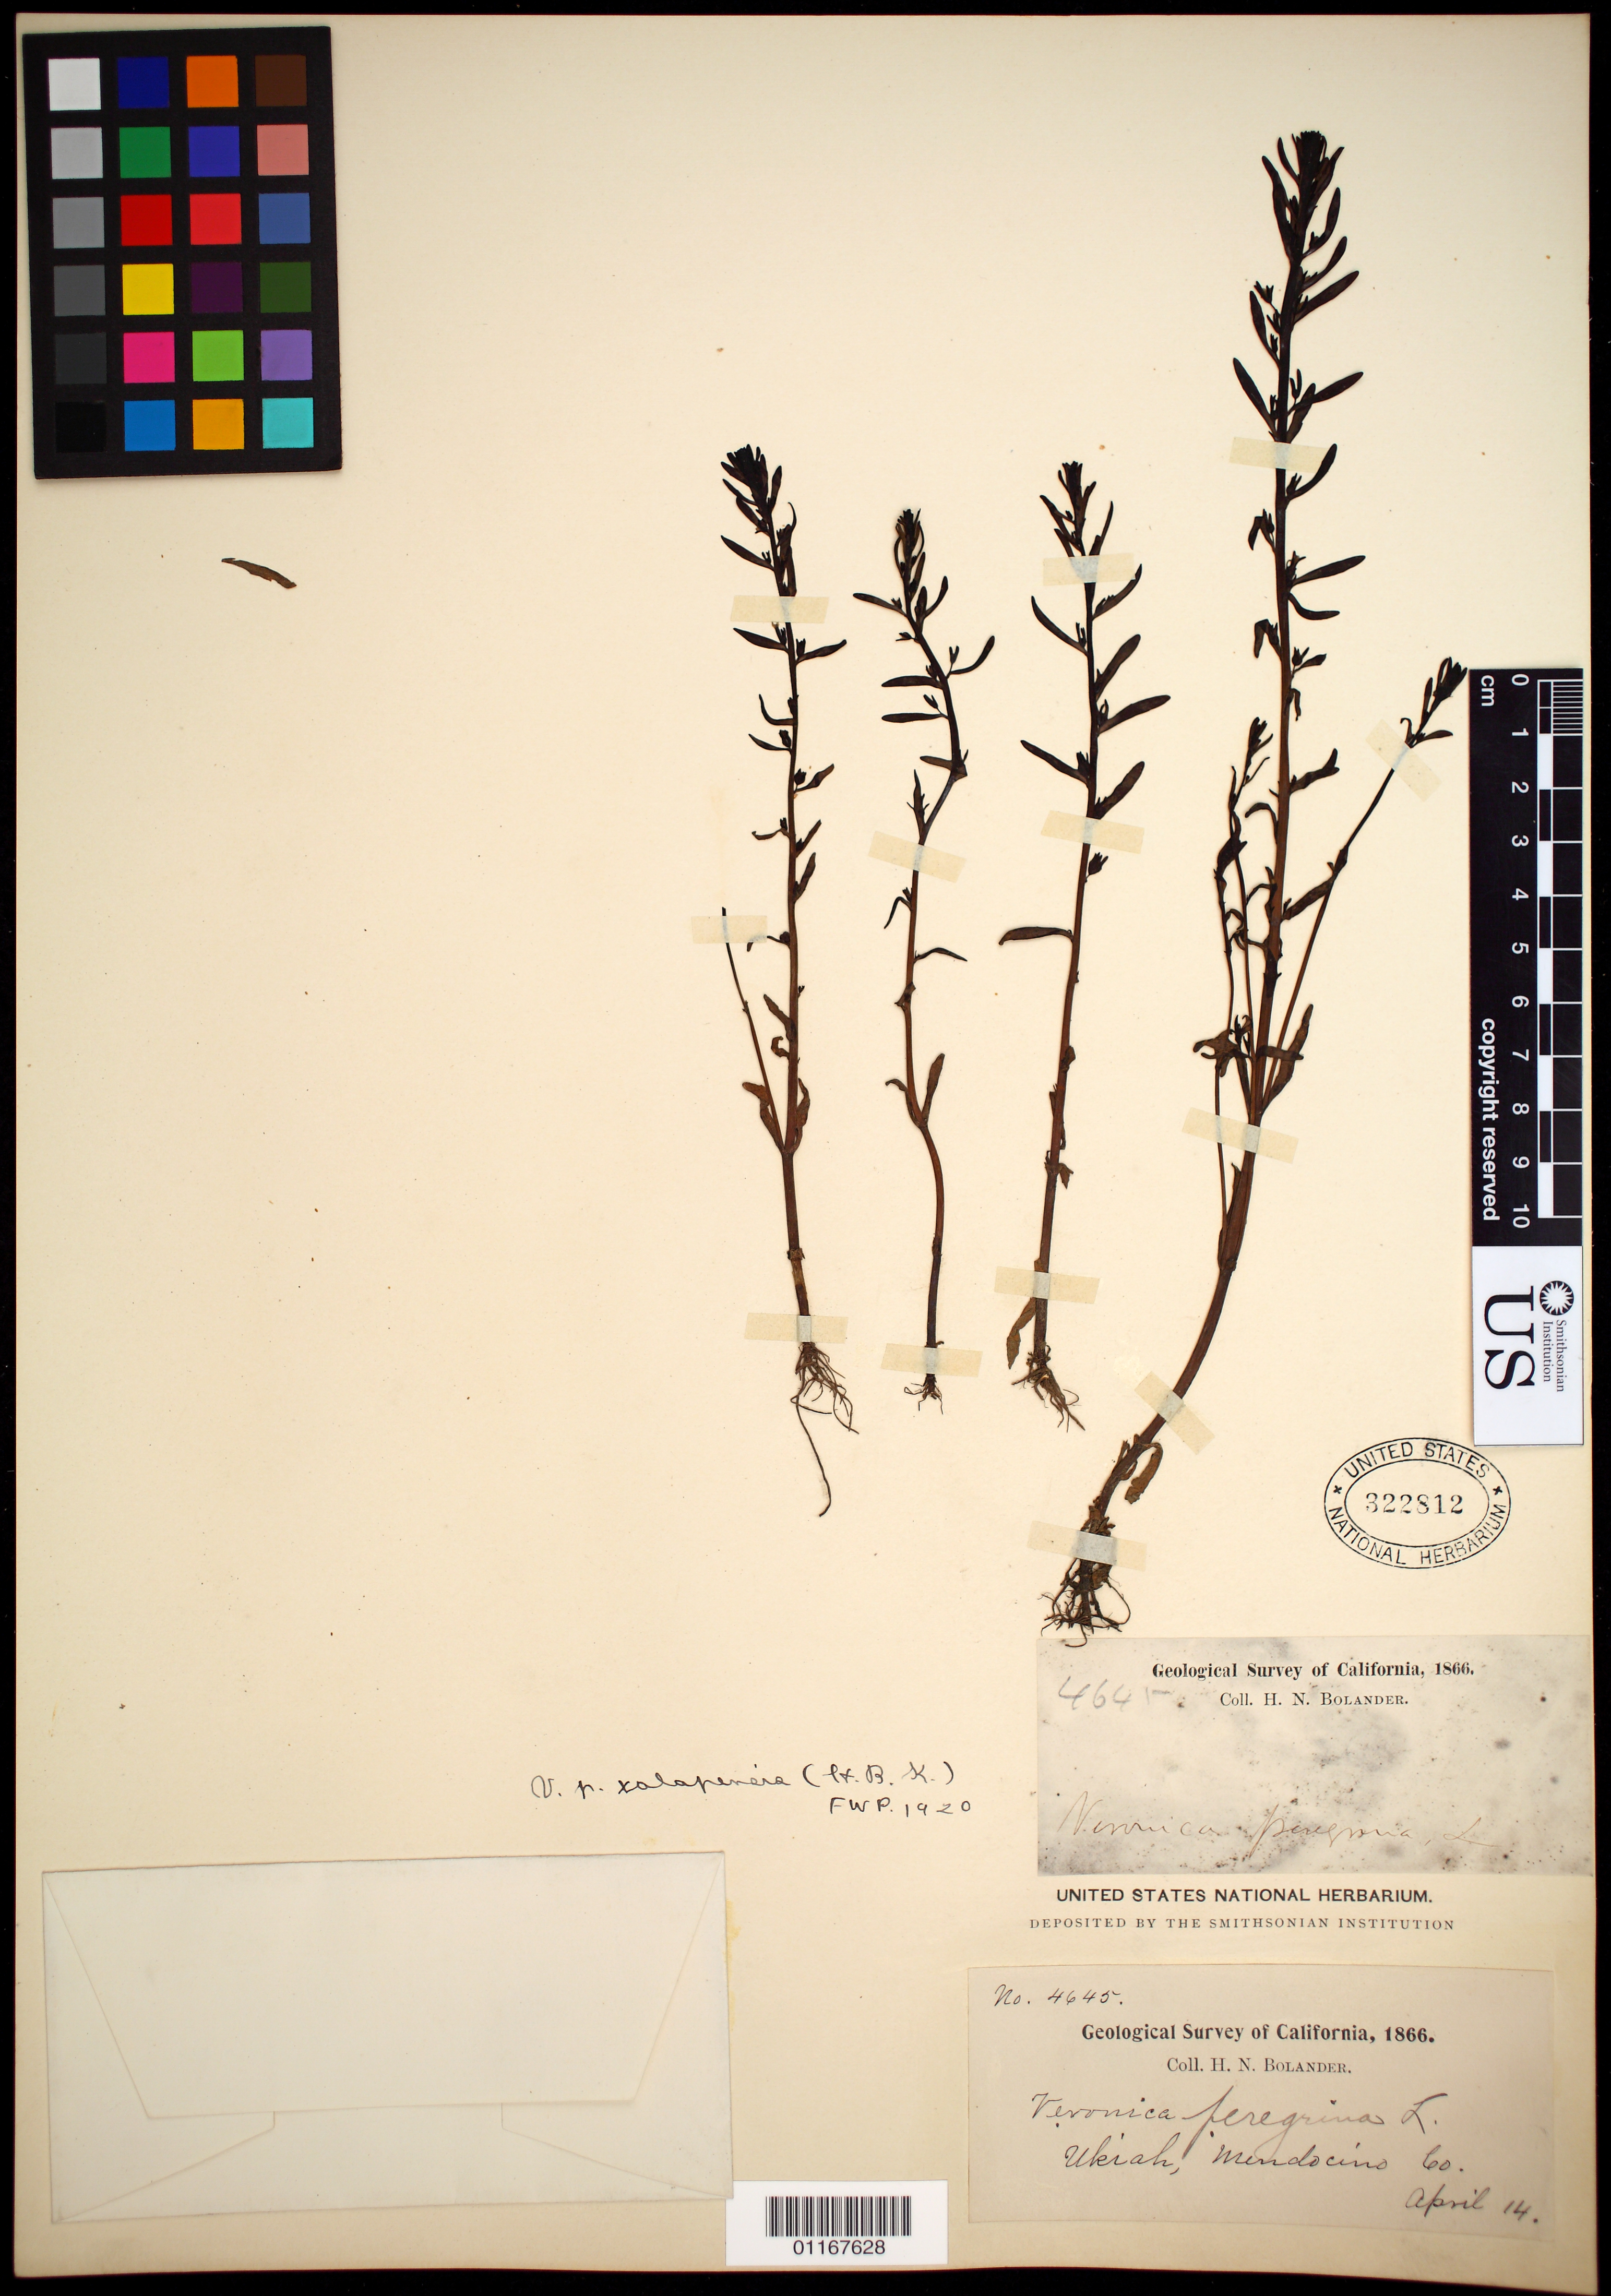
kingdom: Plantae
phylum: Tracheophyta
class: Magnoliopsida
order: Lamiales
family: Plantaginaceae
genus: Veronica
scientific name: Veronica peregrina var. xalapensis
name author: Kunth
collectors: H. Bolander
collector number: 4645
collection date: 1866-04-14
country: United States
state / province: California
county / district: Mendocino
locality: Ukiah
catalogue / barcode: US 322812